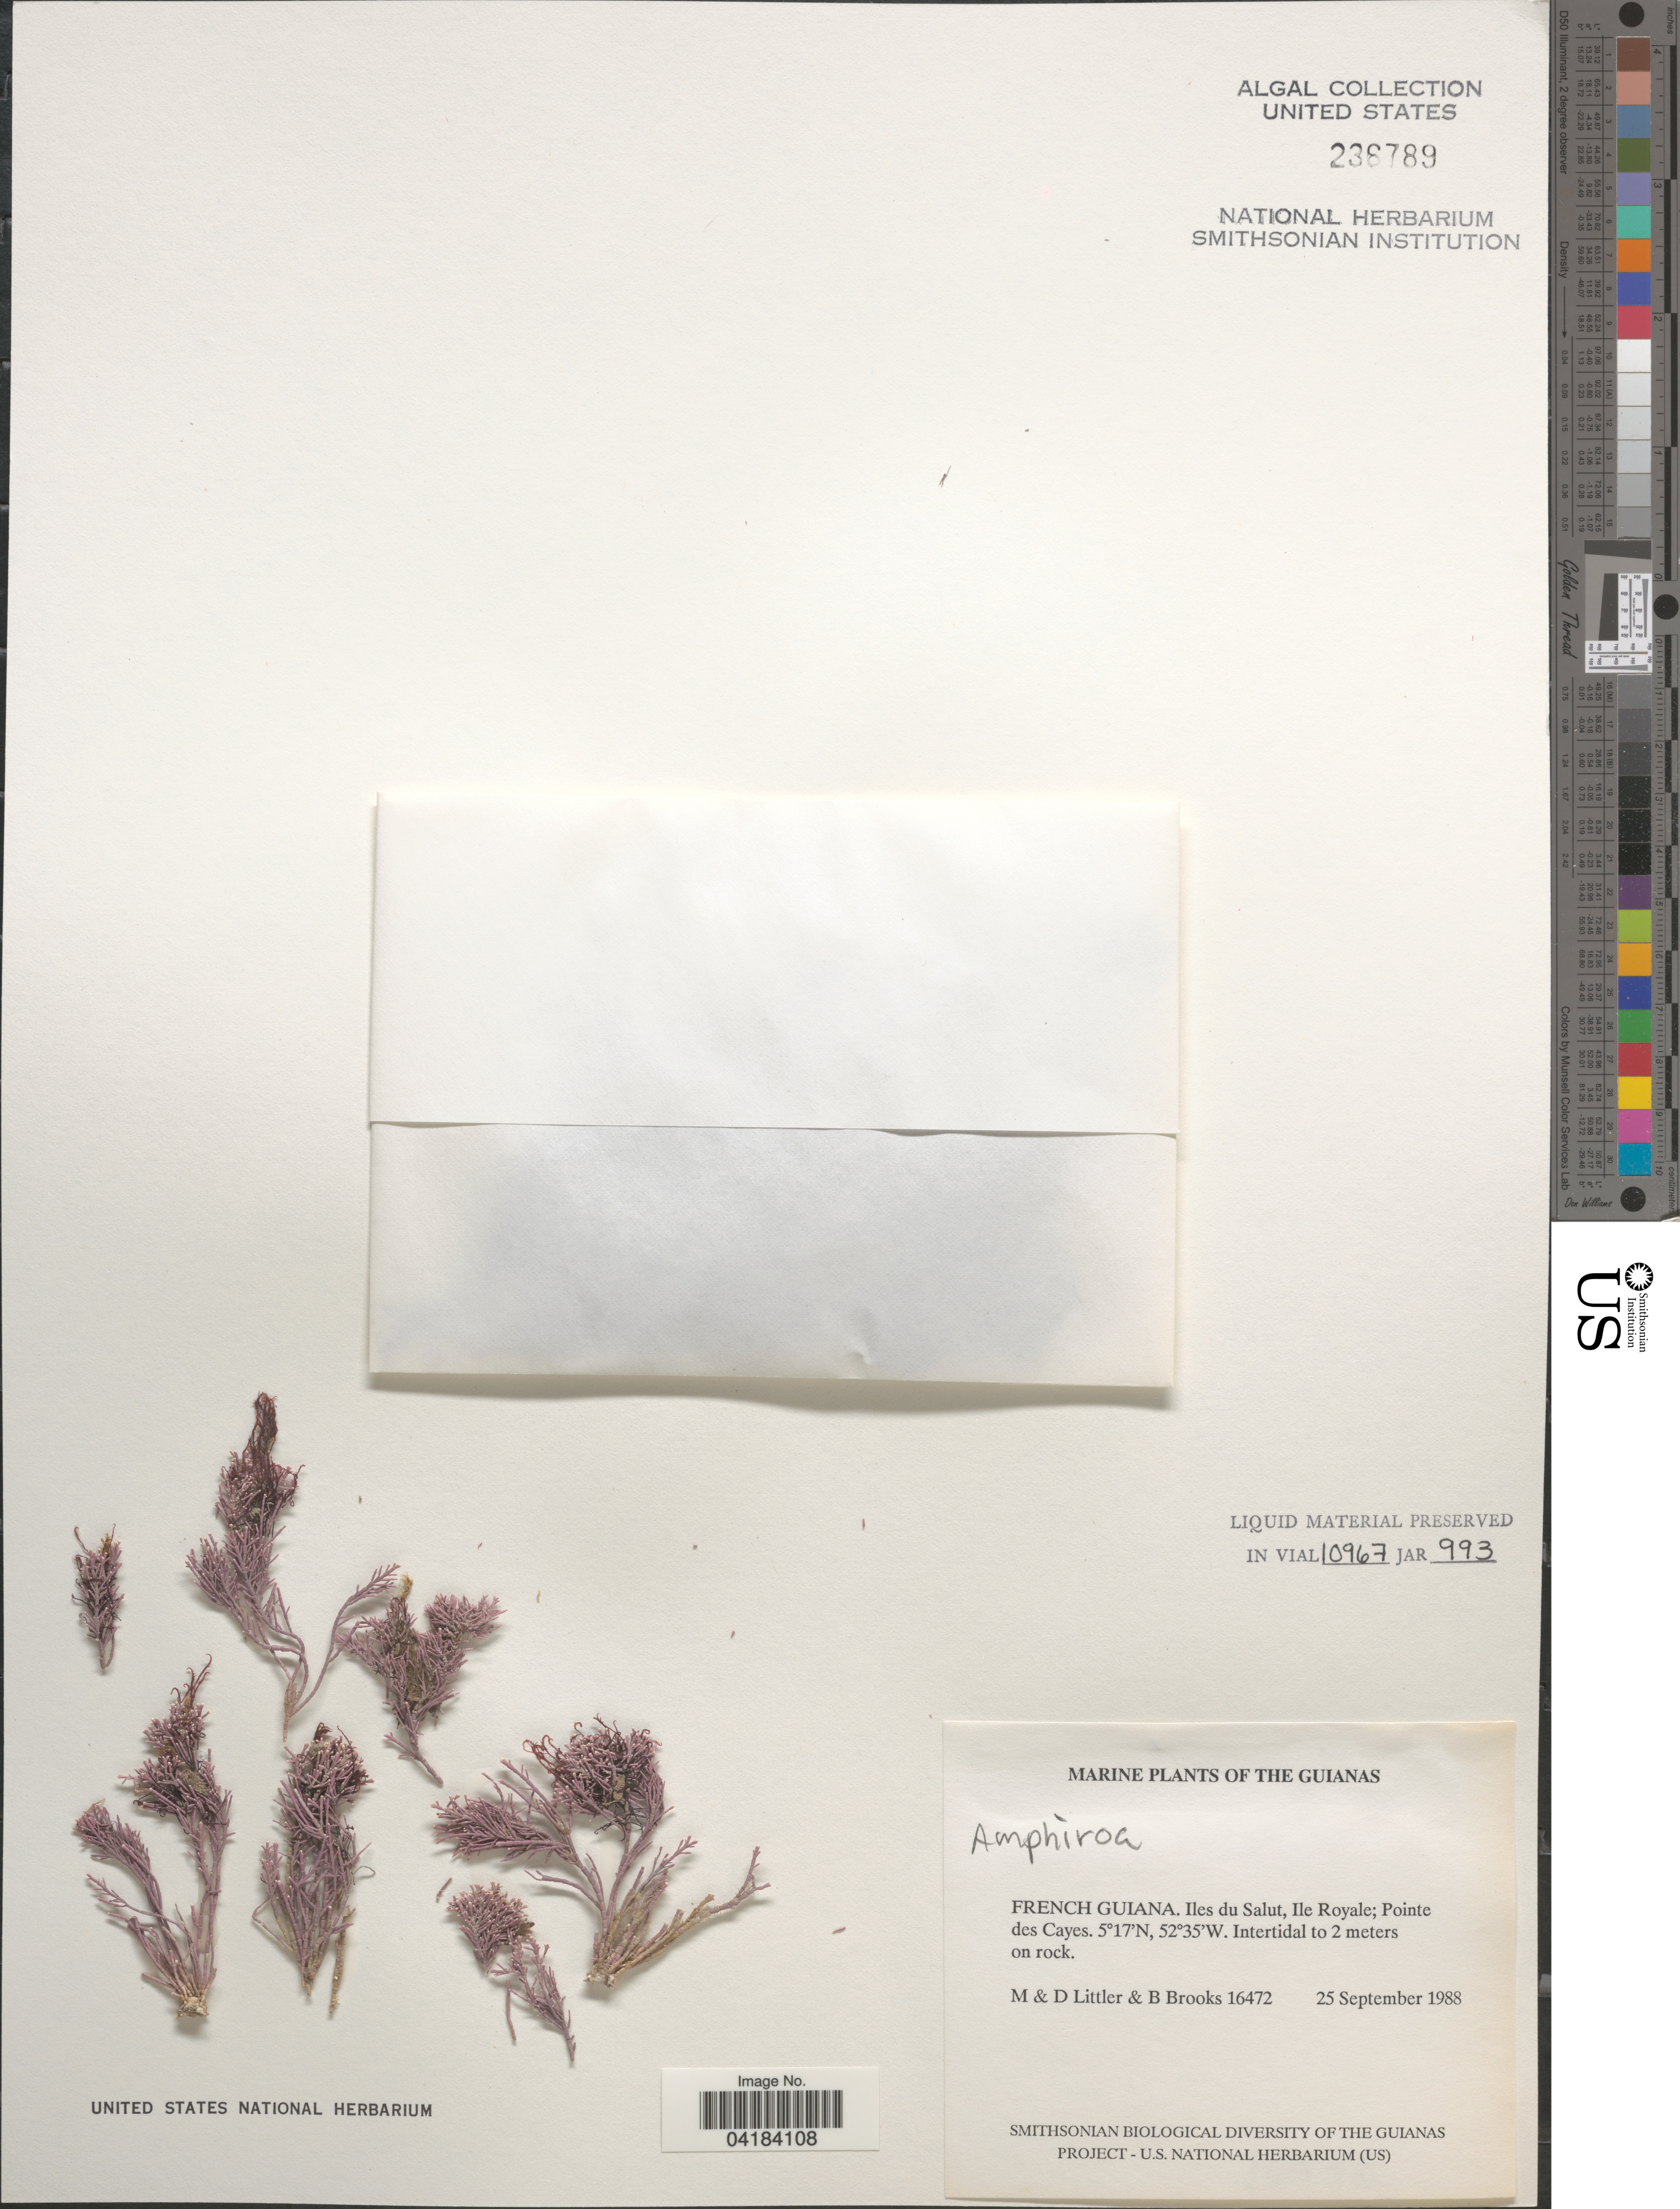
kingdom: Plantae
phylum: Rhodophyta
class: Florideophyceae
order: Corallinales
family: Lithophyllaceae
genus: Amphiroa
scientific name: Amphiroa sp.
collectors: M. Littler, D. S. Littler & B. Brooks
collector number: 16472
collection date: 1988-09-25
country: French Guiana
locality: Iles du Salute, Ile Royale; Pointe des Cayes.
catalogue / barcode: US 236789